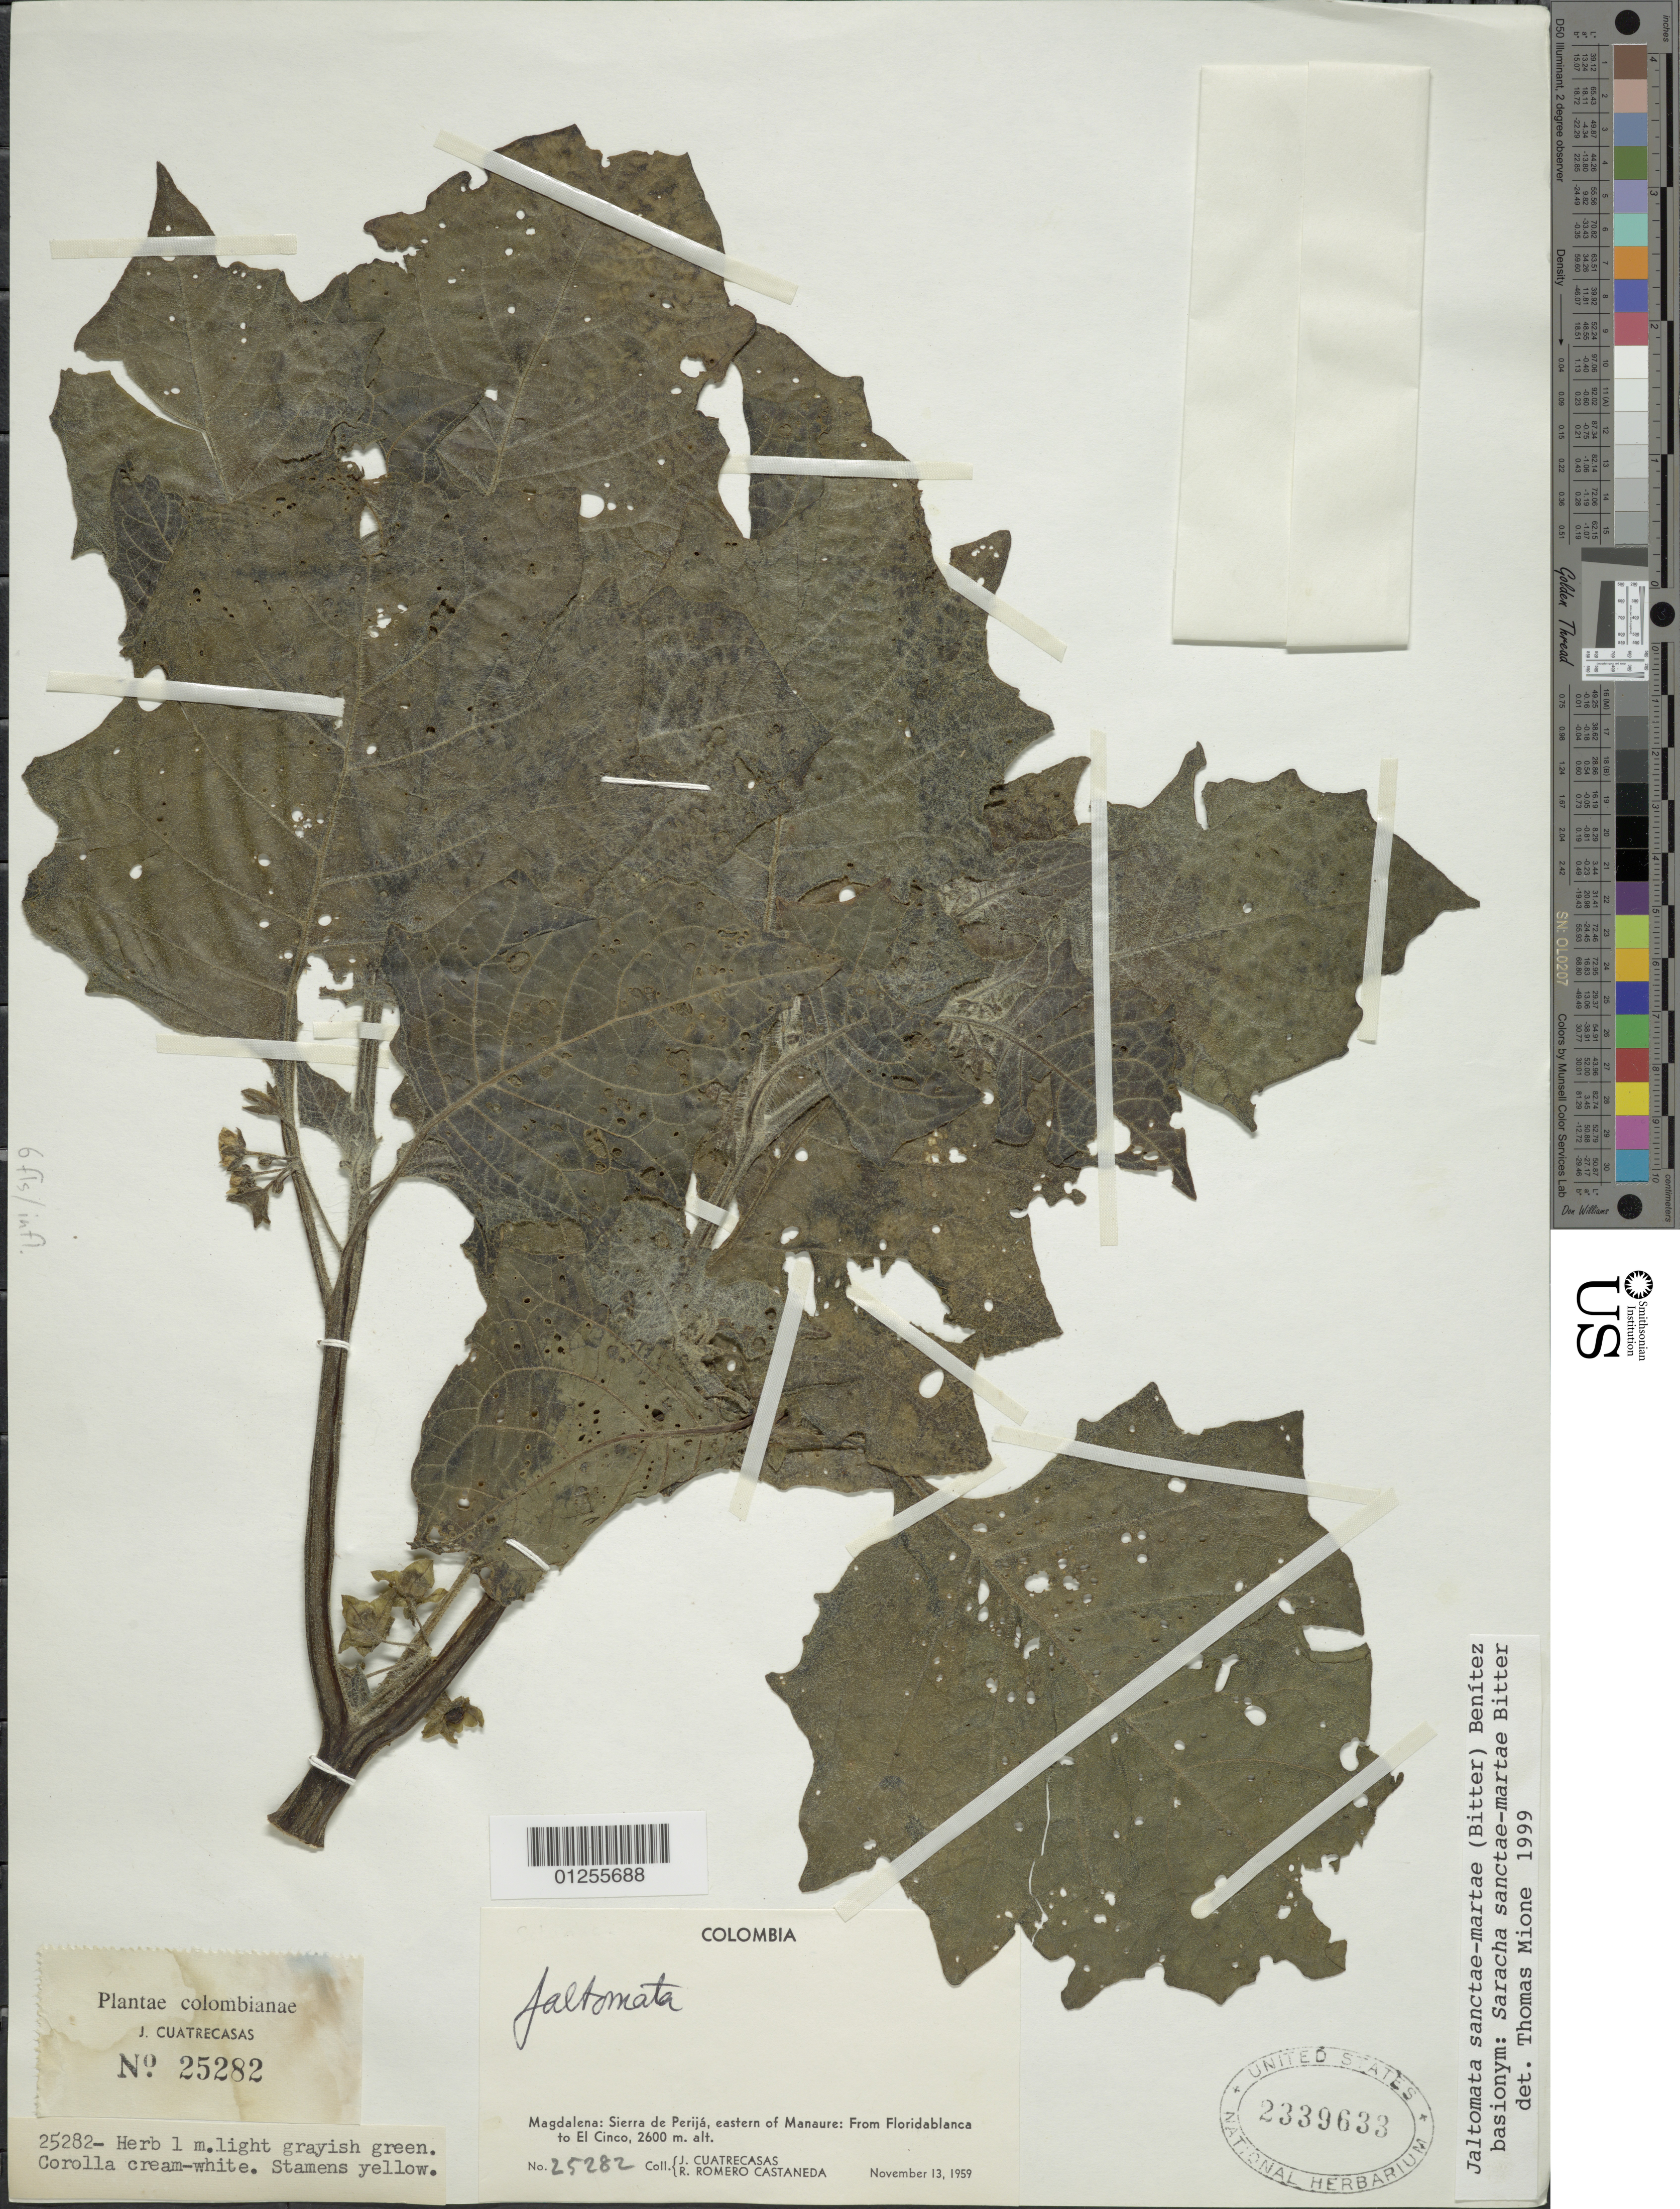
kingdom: Plantae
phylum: Tracheophyta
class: Magnoliopsida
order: Solanales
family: Solanaceae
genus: Jaltomata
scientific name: Jaltomata sanctae-martae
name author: (Bitter) Benítez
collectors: J. Cuatrecasas & R. Romero Castañeda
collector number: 25282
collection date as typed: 13 Nov 1959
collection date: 1959-11-13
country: Colombia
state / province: Magdalena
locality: Sierra de Perija, E of Manaure, from Florida Blanca to El Cino.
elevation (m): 2600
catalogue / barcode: US 2339633